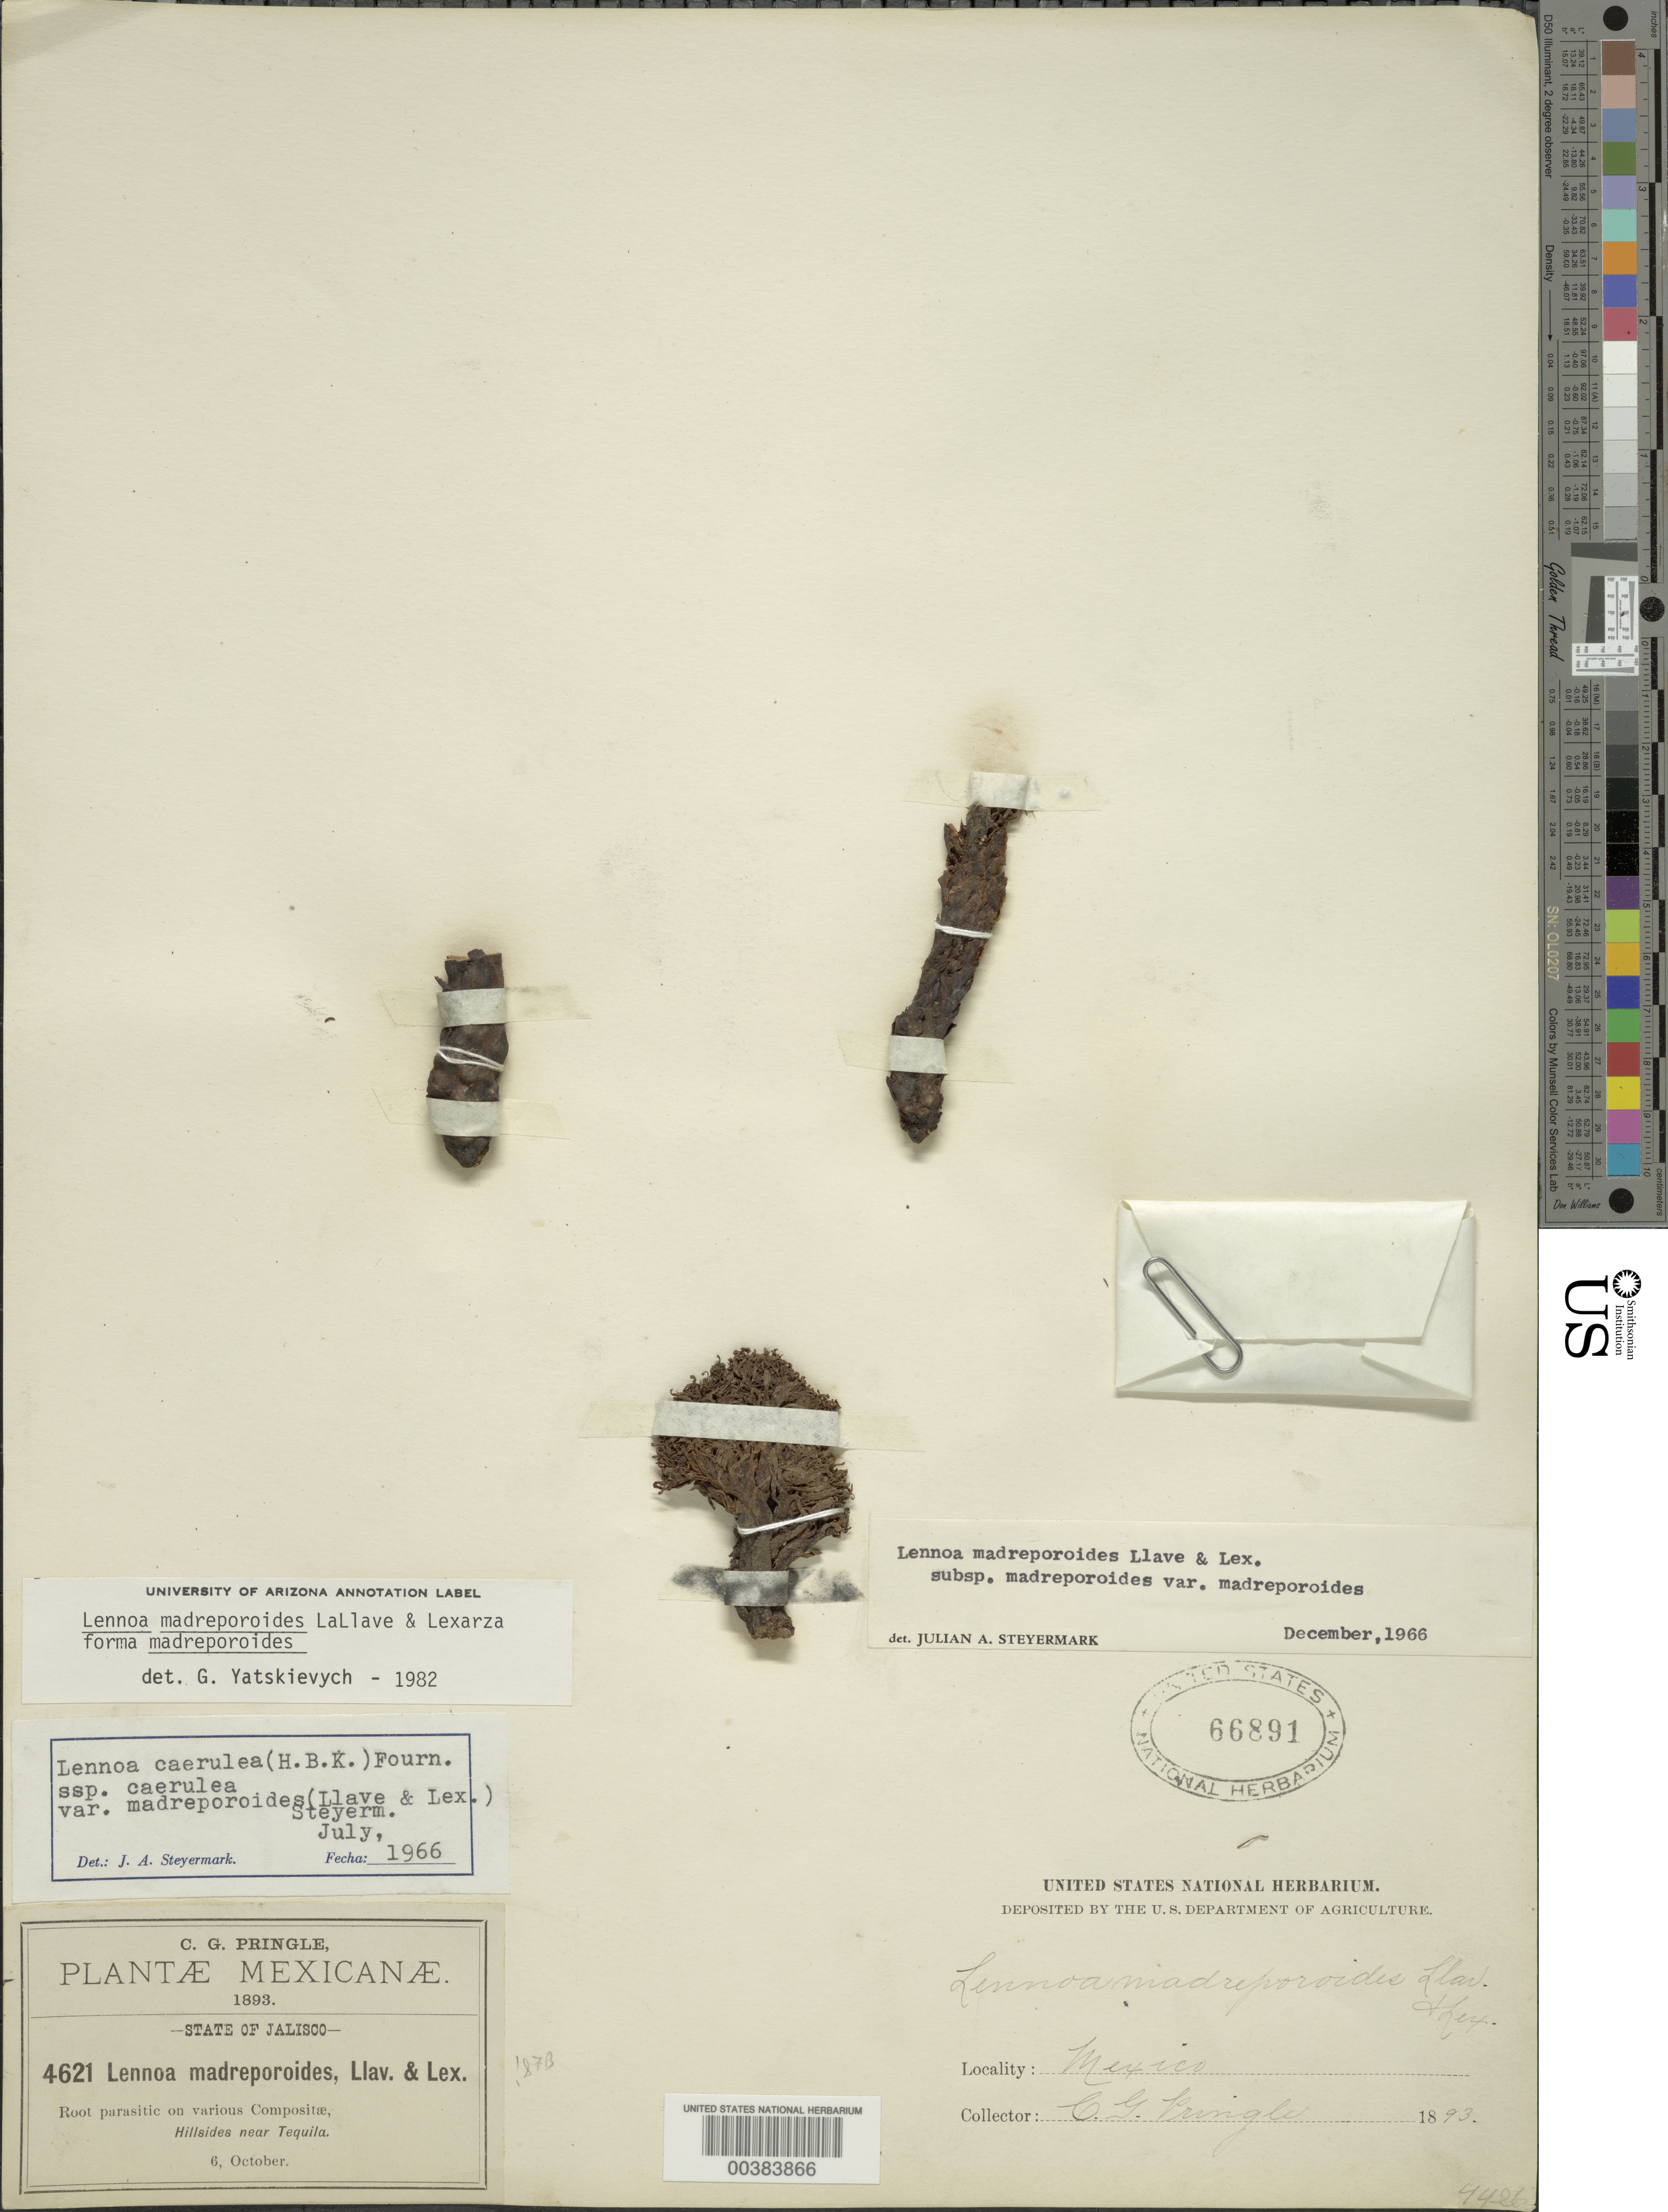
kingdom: Plantae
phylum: Tracheophyta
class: Magnoliopsida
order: Boraginales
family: Lennoaceae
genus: Lennoa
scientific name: Lennoa madreporoides f. madreporoides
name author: La Llave & Lex.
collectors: C. G. Pringle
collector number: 4621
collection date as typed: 06 Oct 1893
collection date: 1893-10-06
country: Mexico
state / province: Jalisco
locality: Near Tequila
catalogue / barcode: US 66891